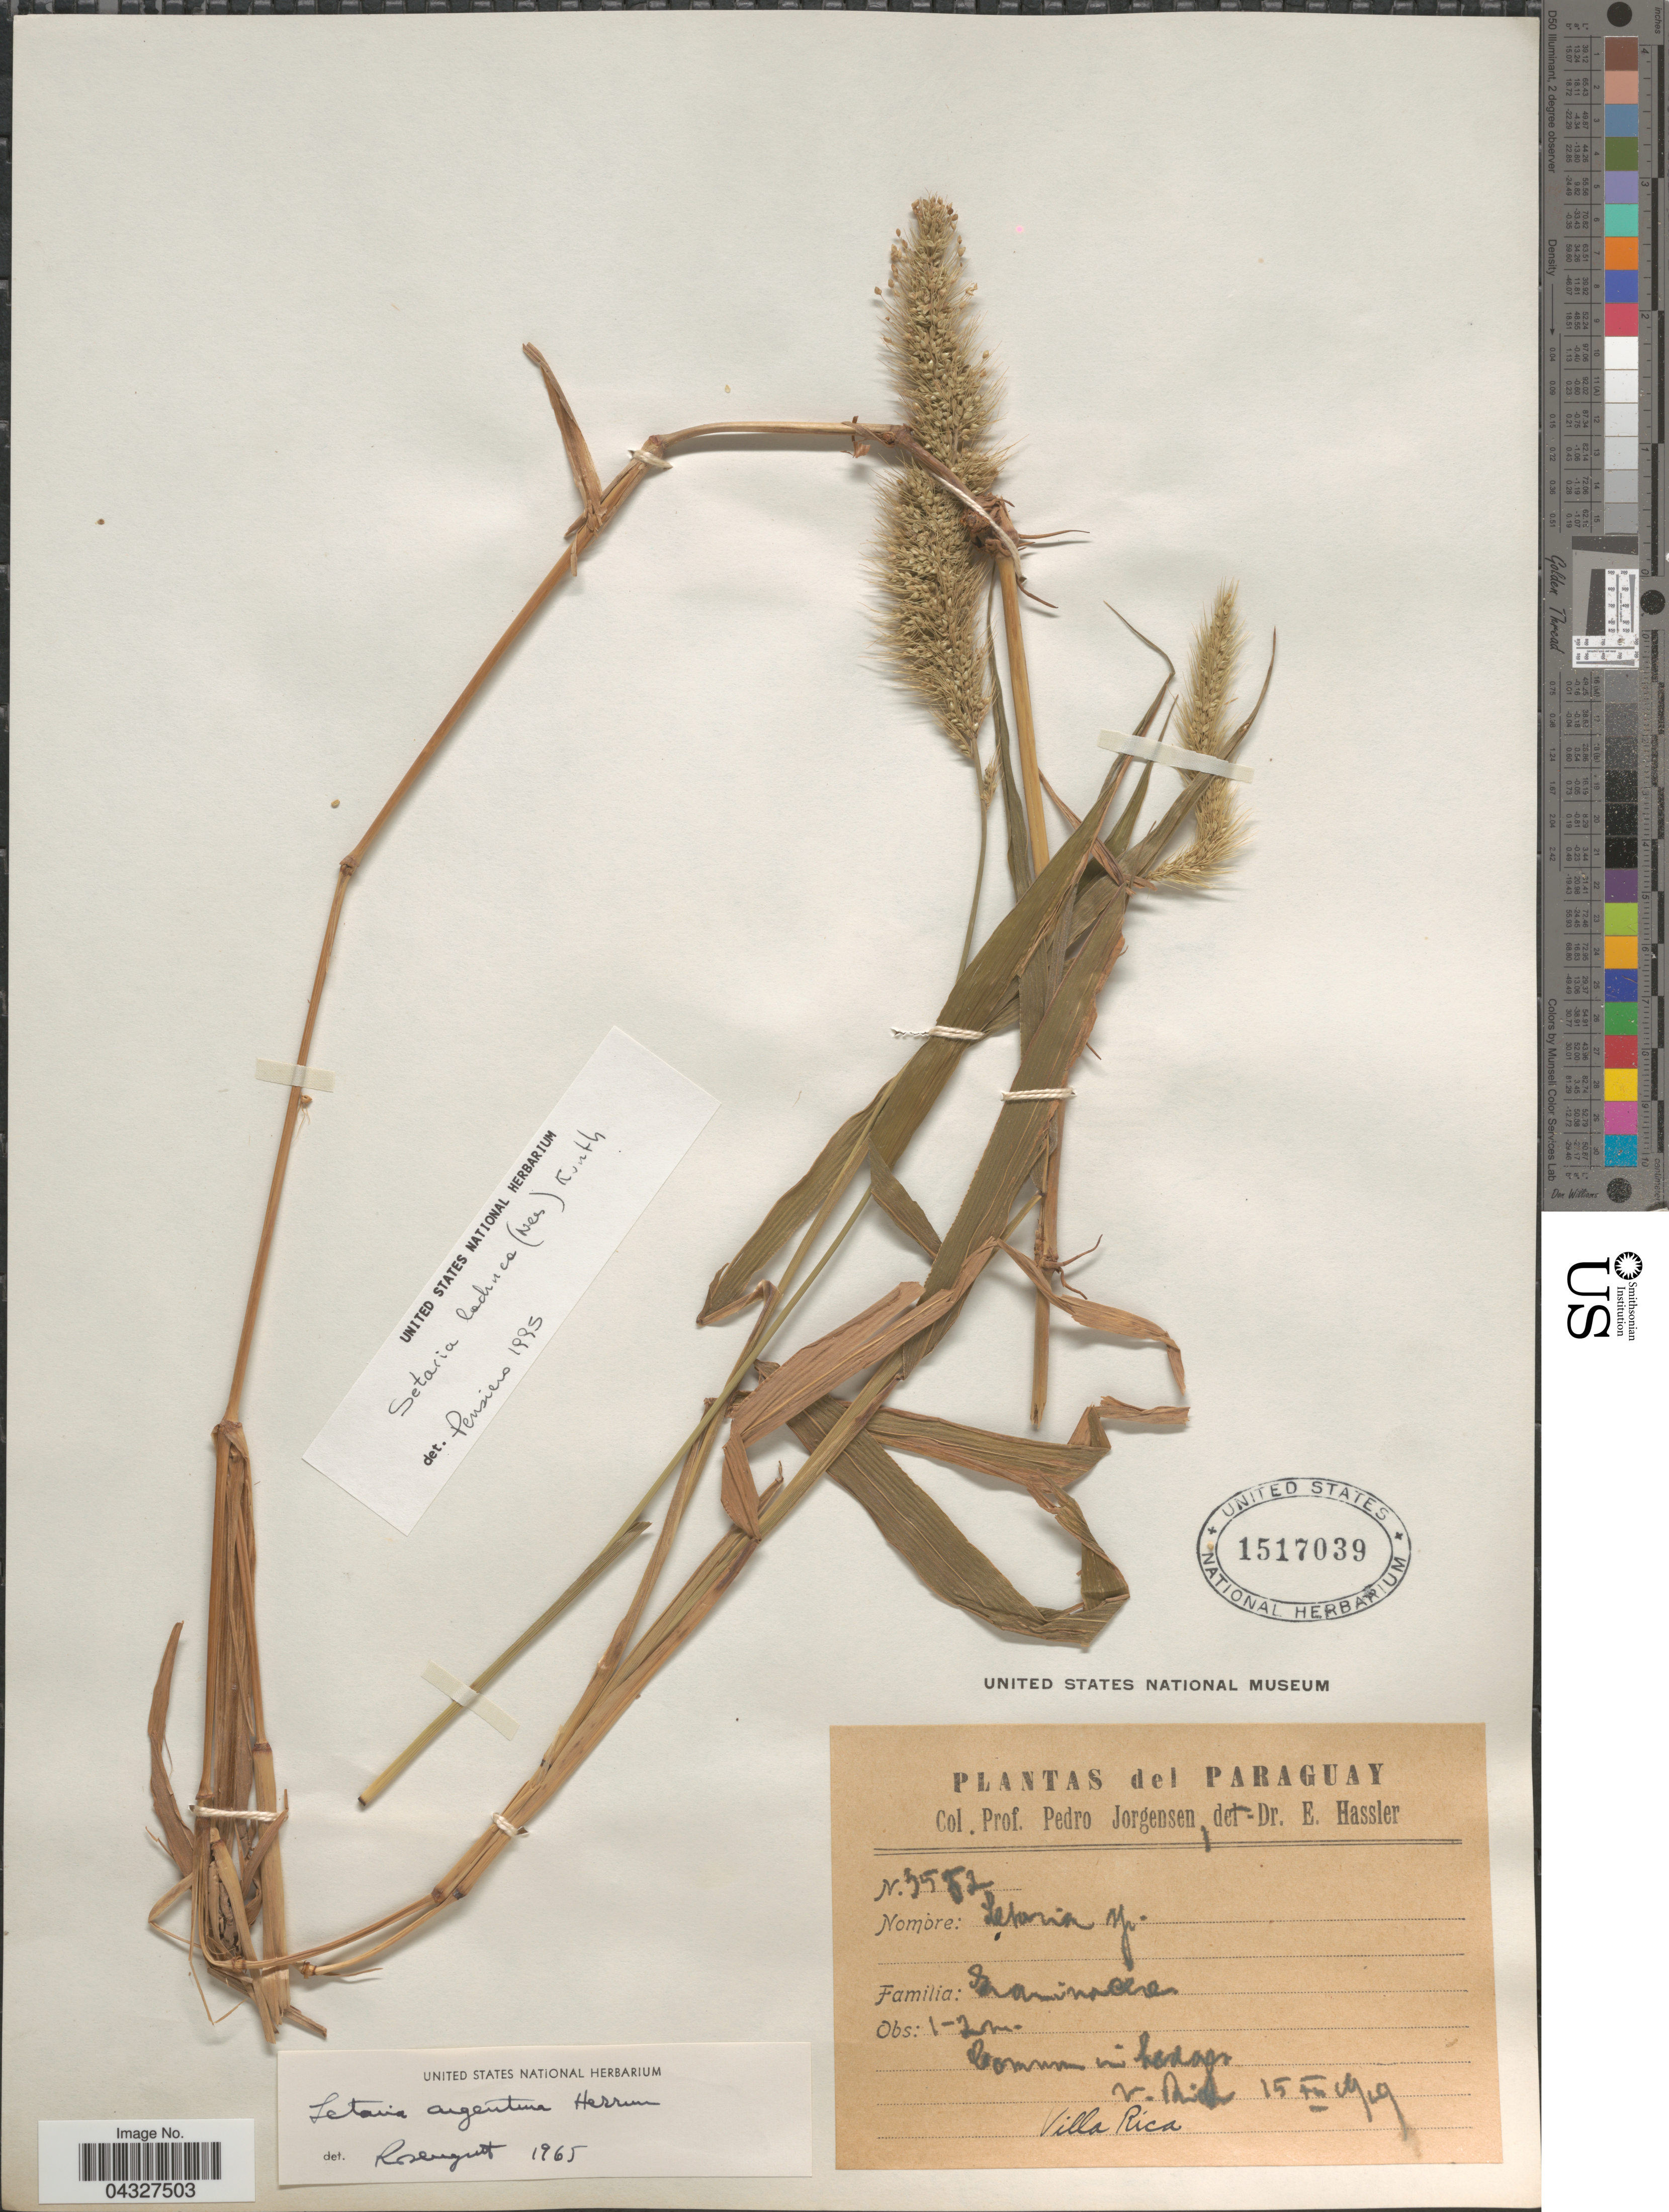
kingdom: Plantae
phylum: Tracheophyta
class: Liliopsida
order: Poales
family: Poaceae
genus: Setaria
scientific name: Setaria lachnea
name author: (Nees) Kunth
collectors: P. Jörgensen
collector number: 3582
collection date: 1919-12-15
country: Paraguay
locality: Common in hedges. Villa Rica.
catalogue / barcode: US 1517039